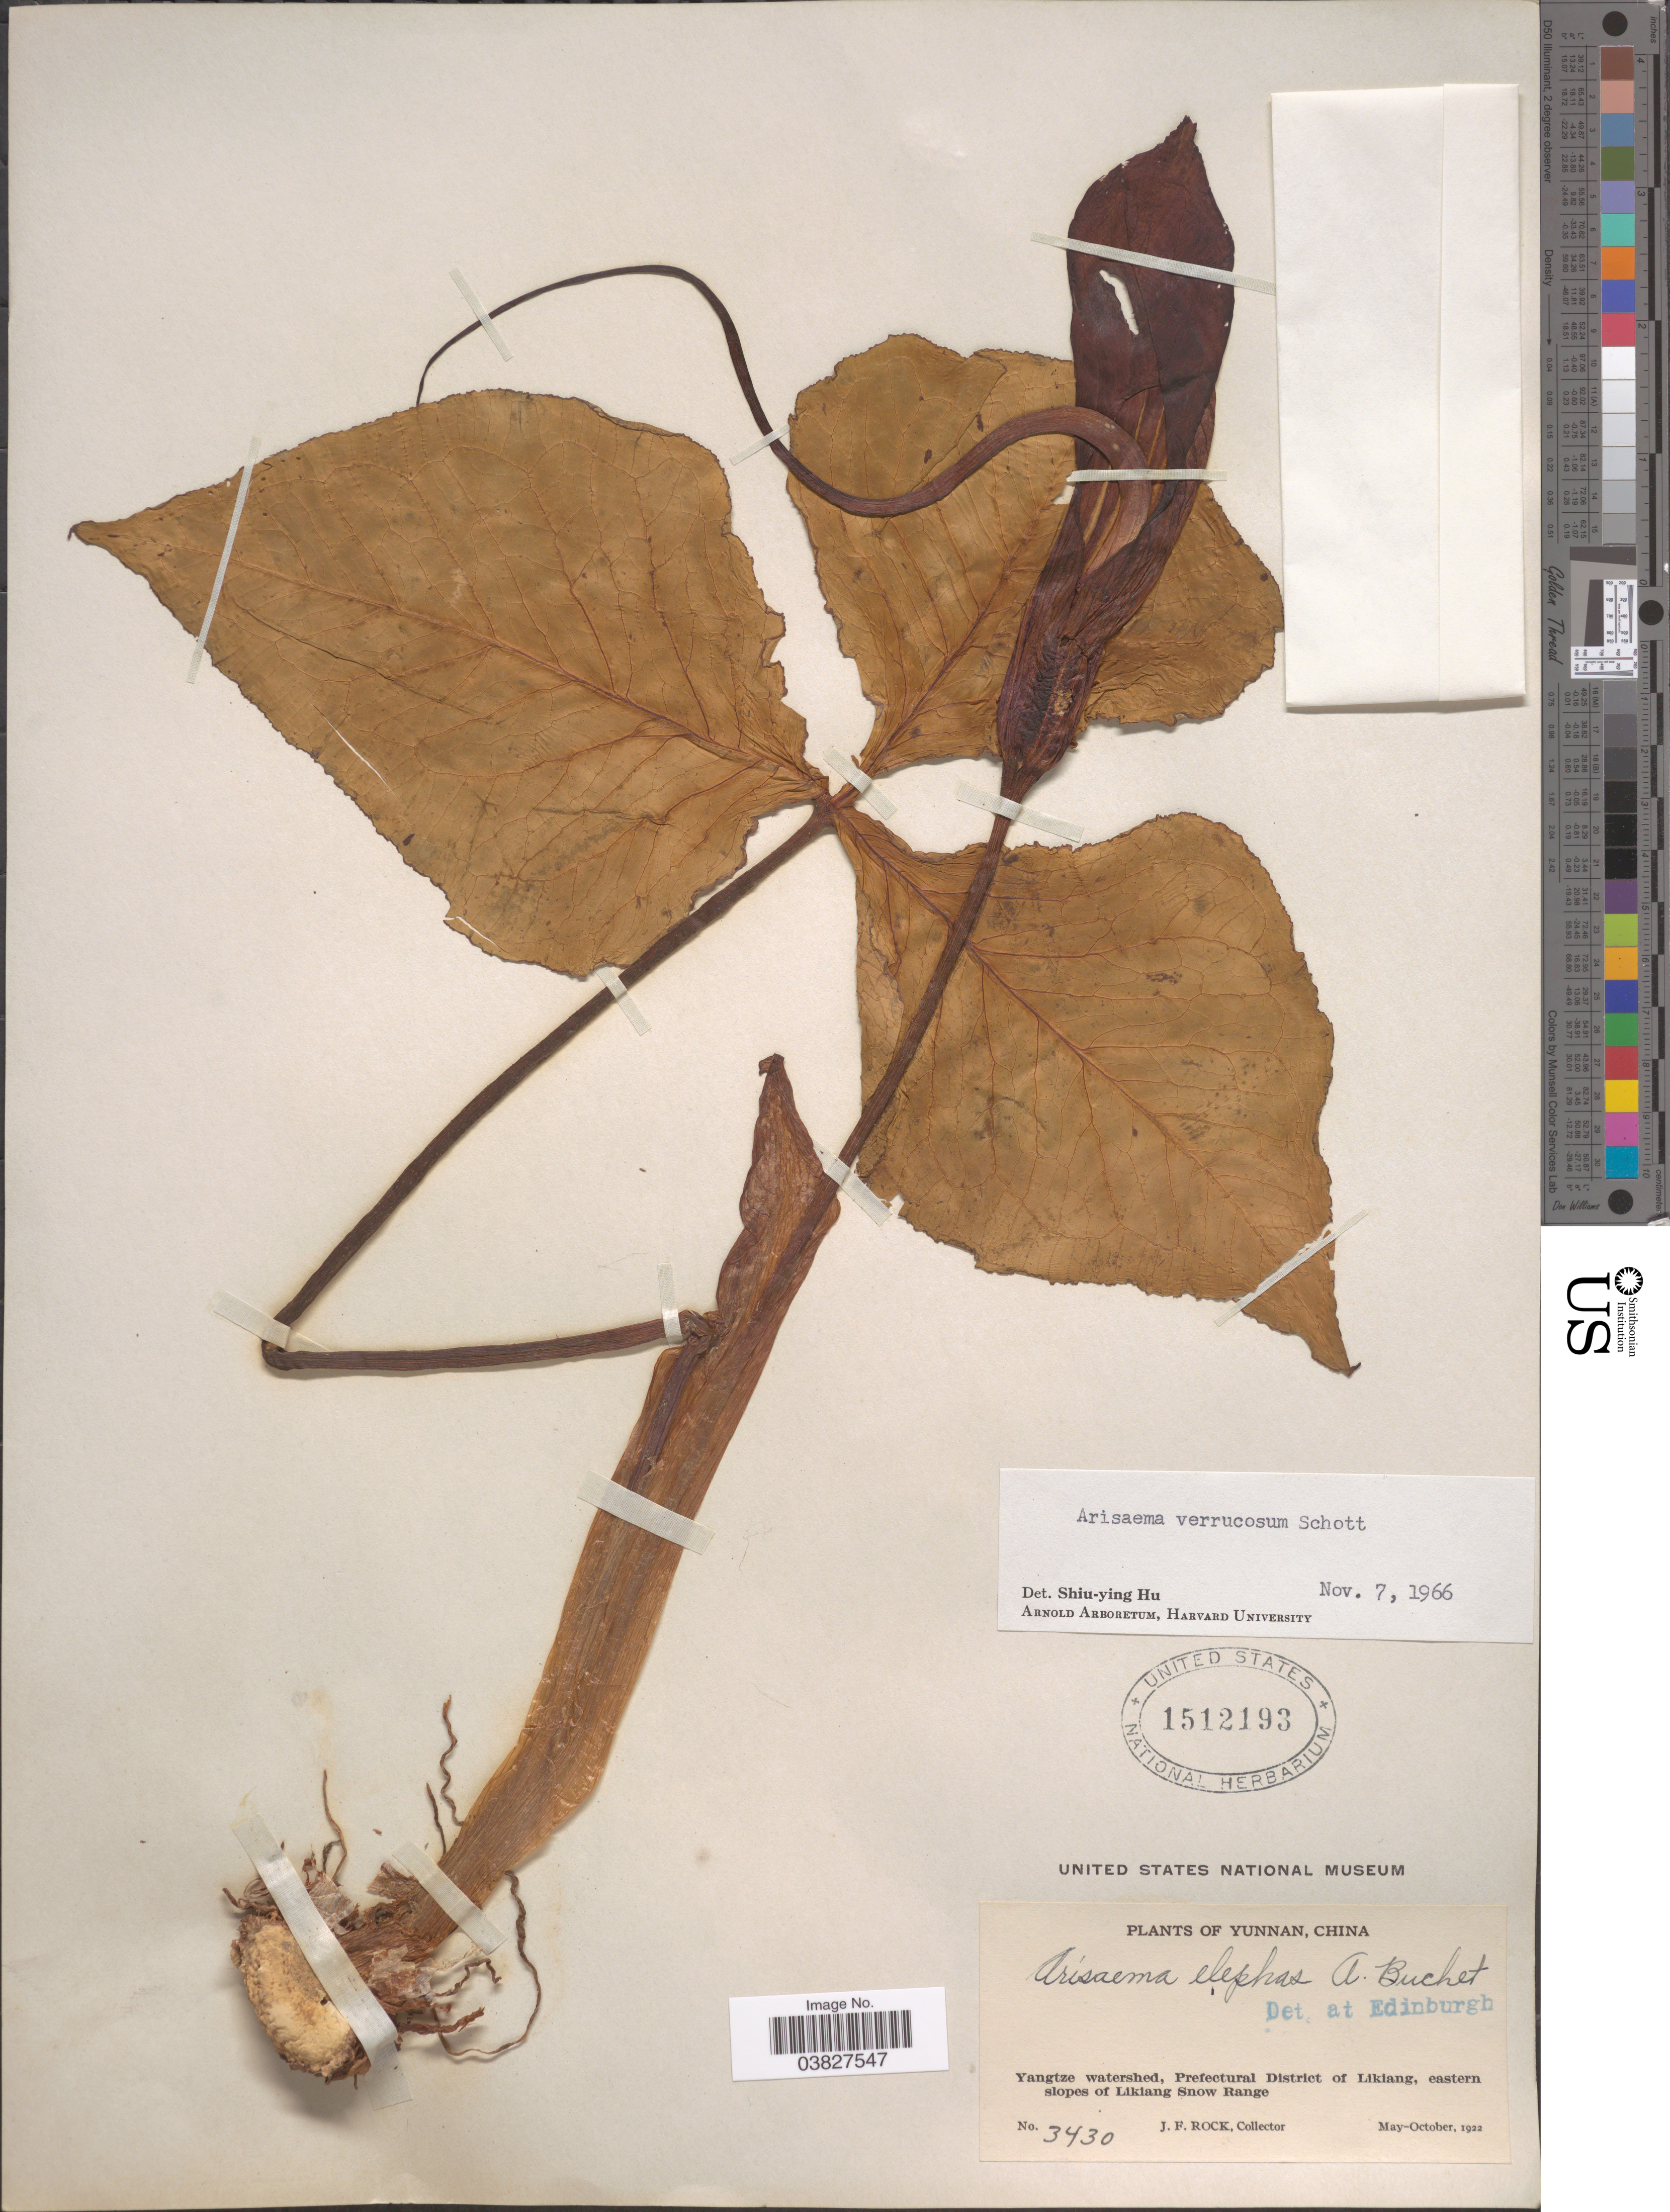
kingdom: Plantae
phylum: Tracheophyta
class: Liliopsida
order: Alismatales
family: Araceae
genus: Arisaema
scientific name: Arisaema elephas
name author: Buchet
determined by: Ma, Zheng Xu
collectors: J. Rock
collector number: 3430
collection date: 1922-05/1922-10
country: China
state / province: Yunnan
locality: Yangtze watershed, Prefectural District of Likiang, eastern slopes of Likiang Snow Range.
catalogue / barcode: US 1512193